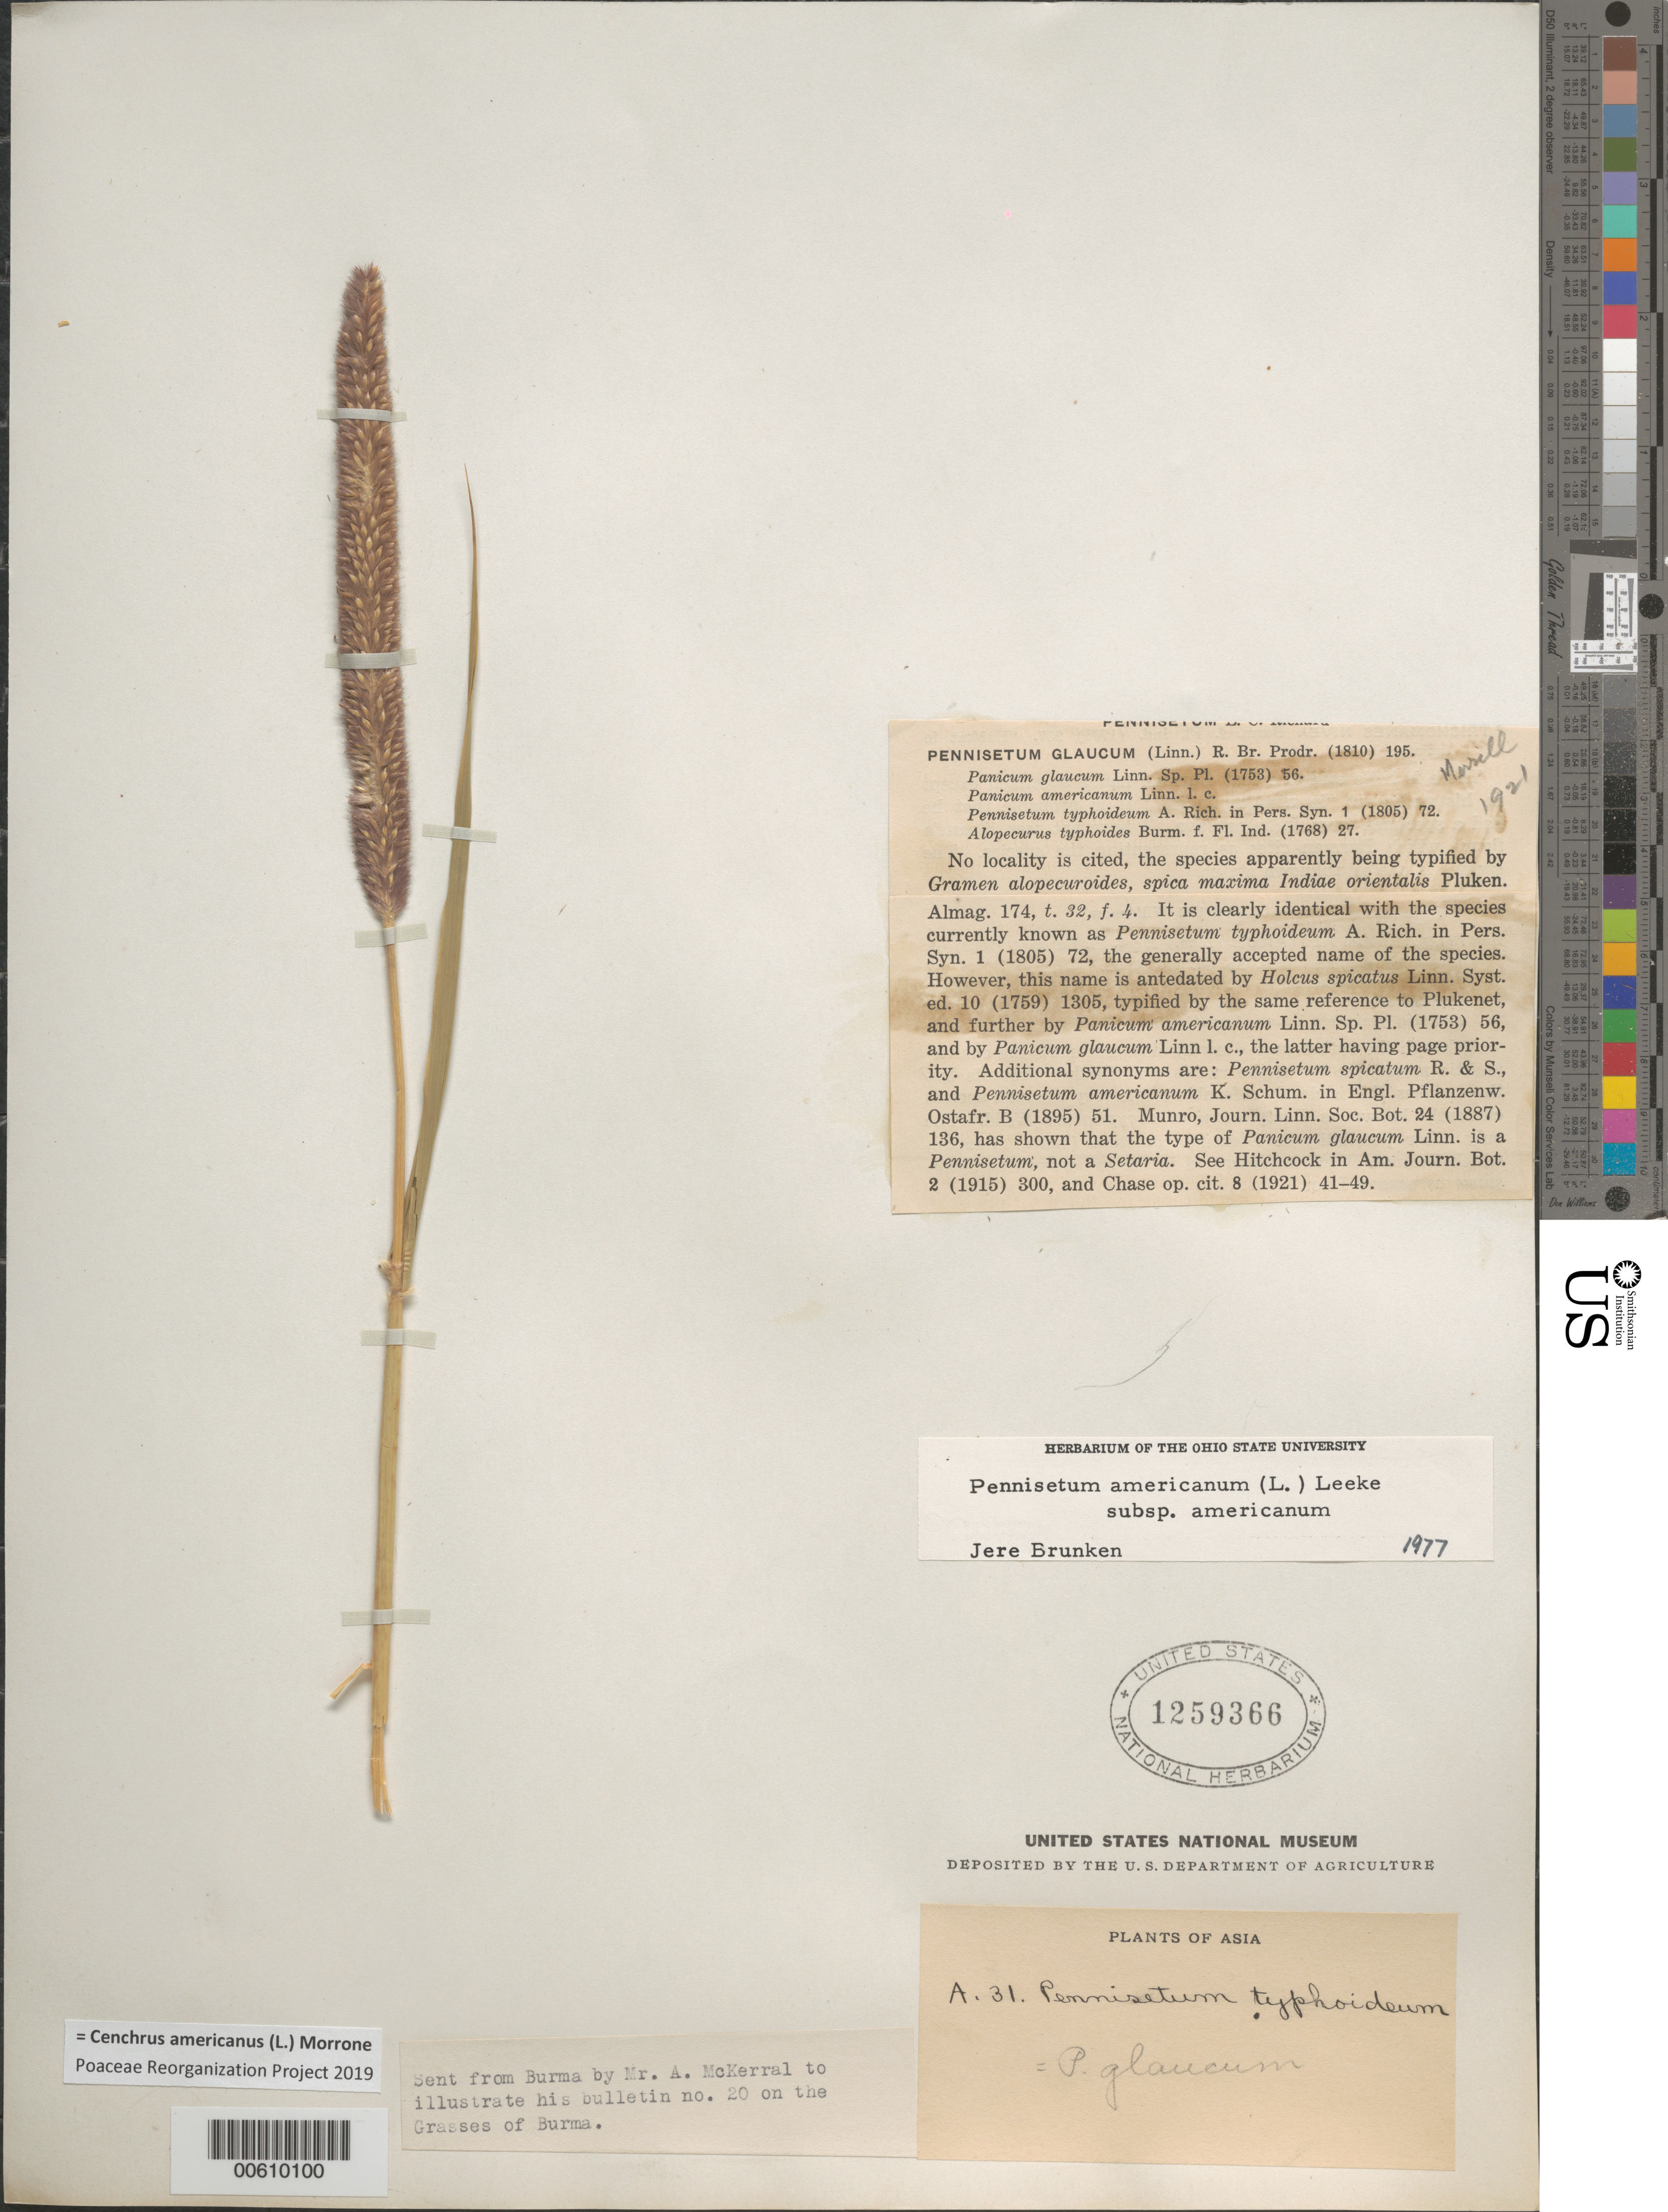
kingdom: Plantae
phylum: Tracheophyta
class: Liliopsida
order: Poales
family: Poaceae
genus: Cenchrus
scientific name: Cenchrus americanus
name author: (L.) Morrone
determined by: Poaceae Reorganization Project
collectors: A. McKerral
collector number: A 31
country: Myanmar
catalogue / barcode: US 1259366